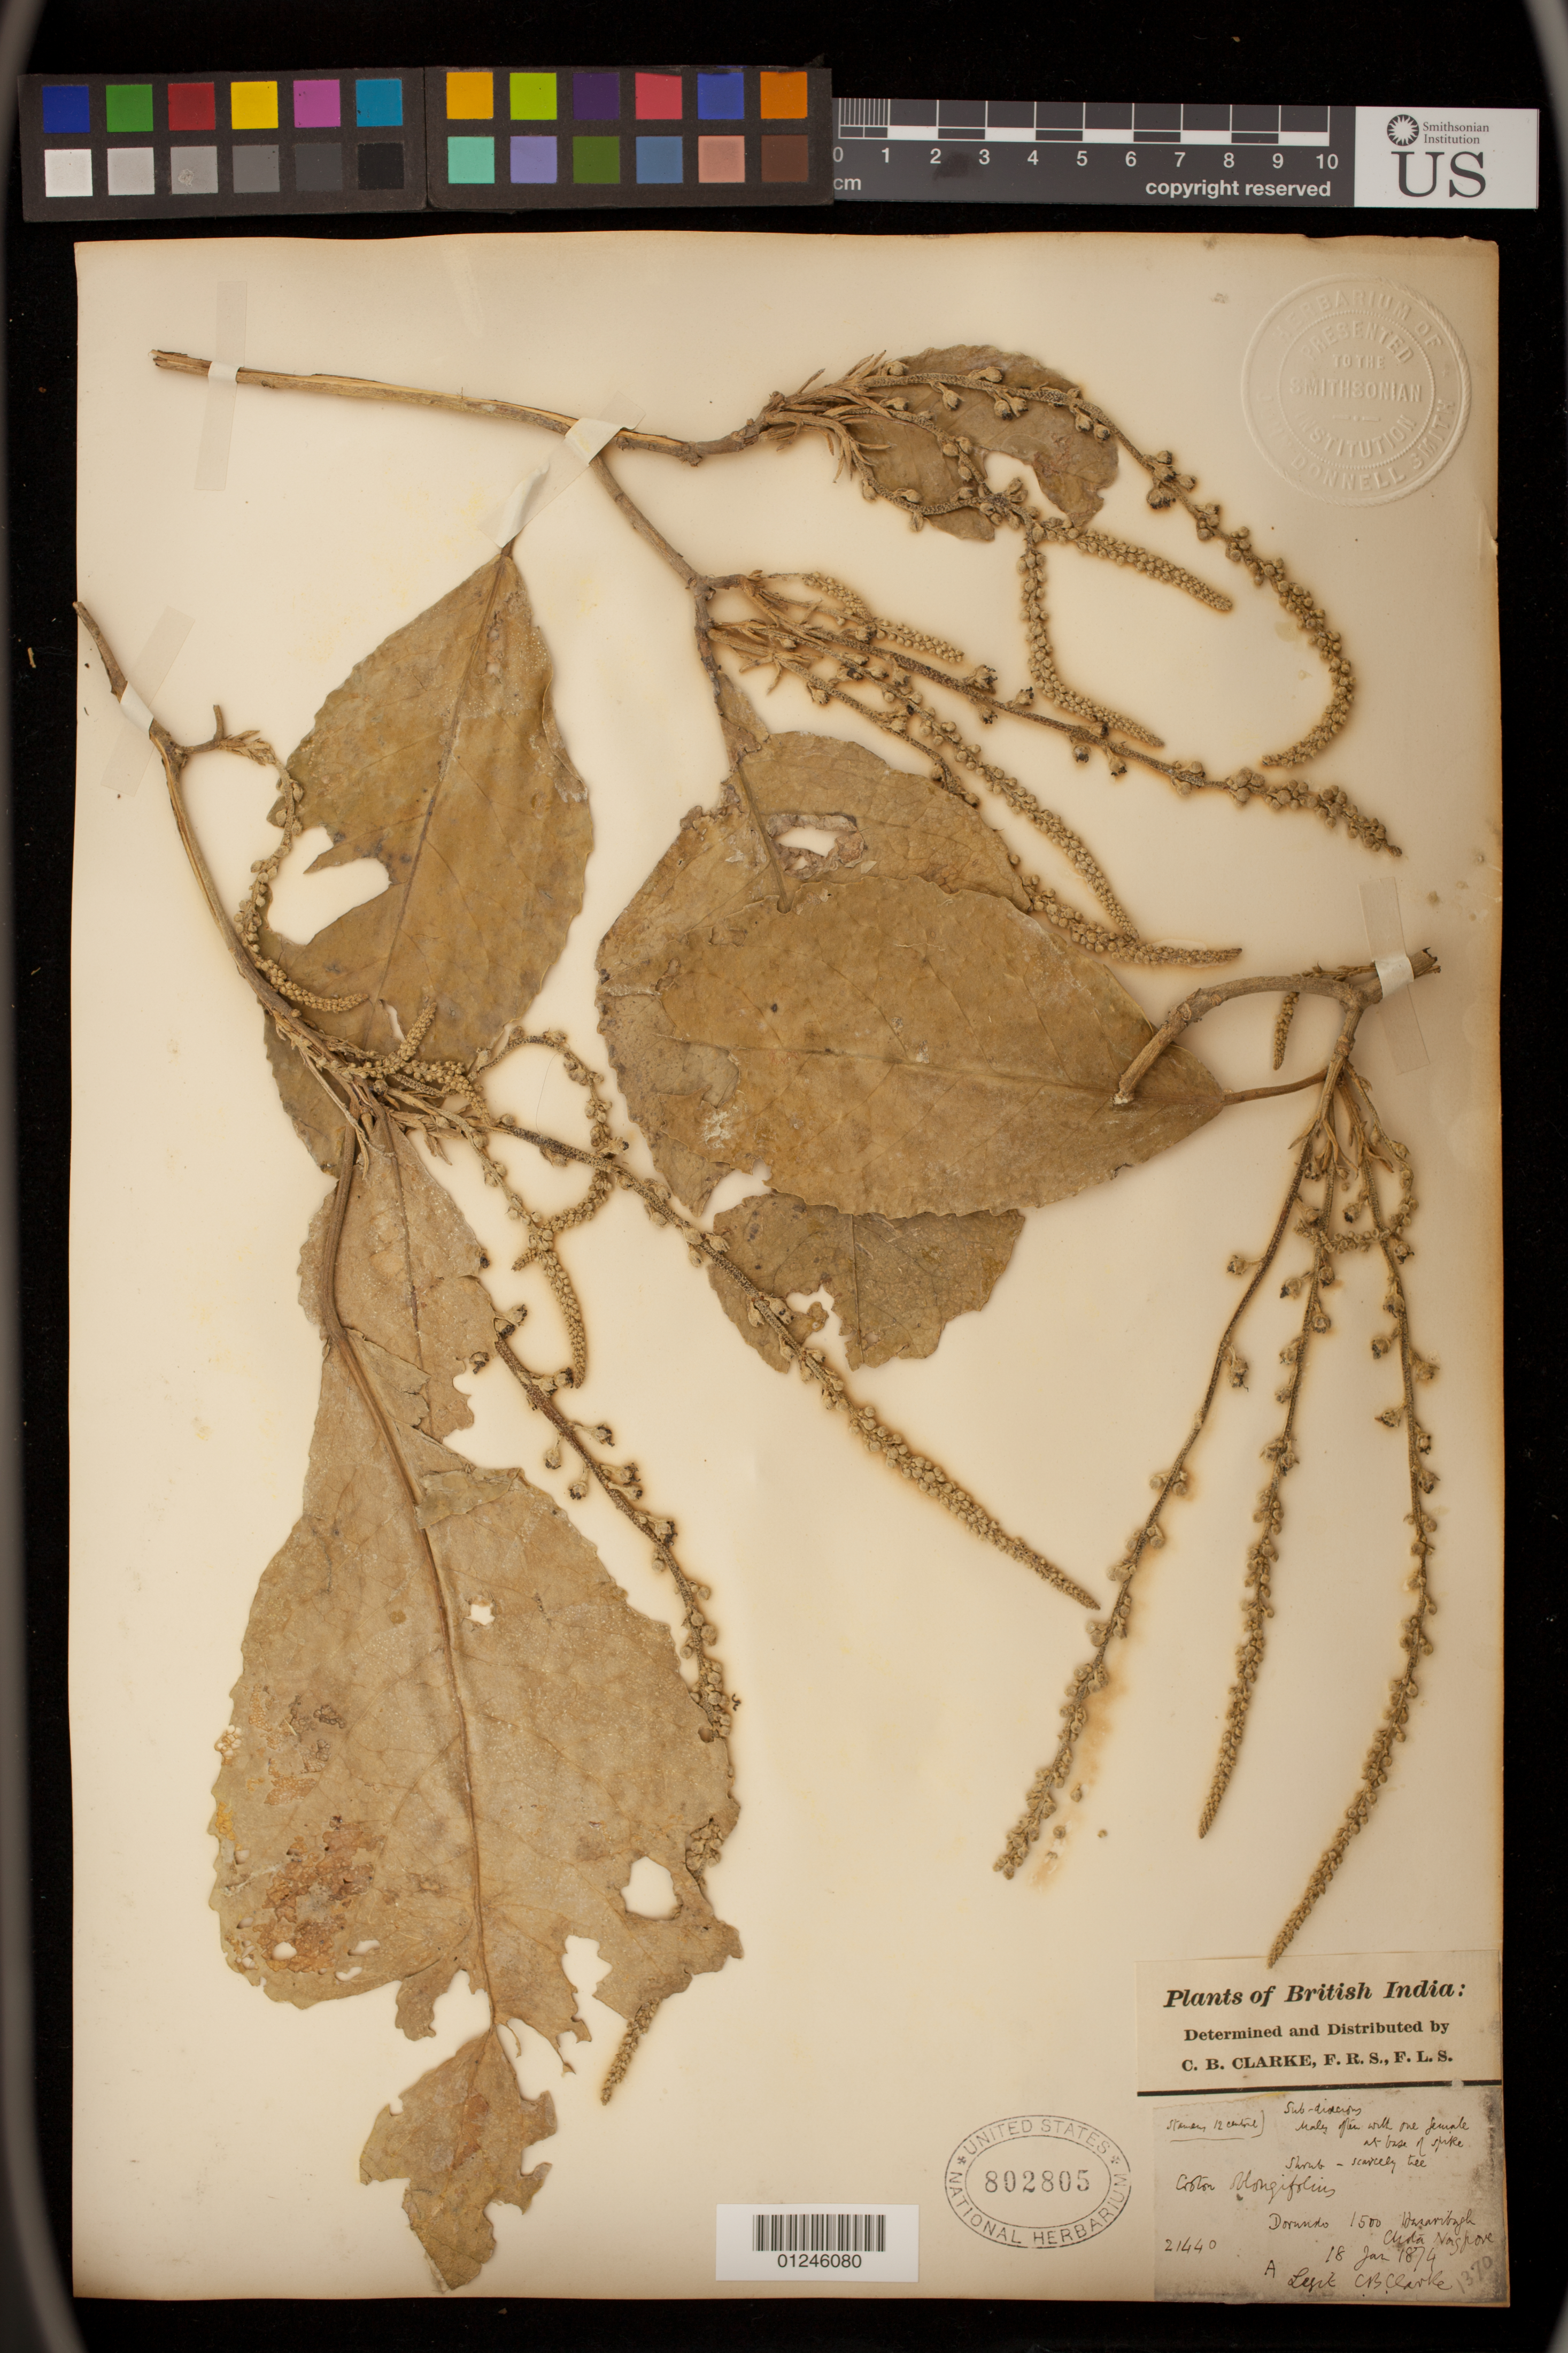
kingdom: Plantae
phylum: Tracheophyta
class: Magnoliopsida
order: Malpighiales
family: Euphorbiaceae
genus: Croton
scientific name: Croton oblongifolius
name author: Roxb.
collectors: C. B. Clarke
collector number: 1370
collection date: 1874-01-18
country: India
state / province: Jharkhand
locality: Dorundo Hazaribagh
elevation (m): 457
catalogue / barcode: US 802805